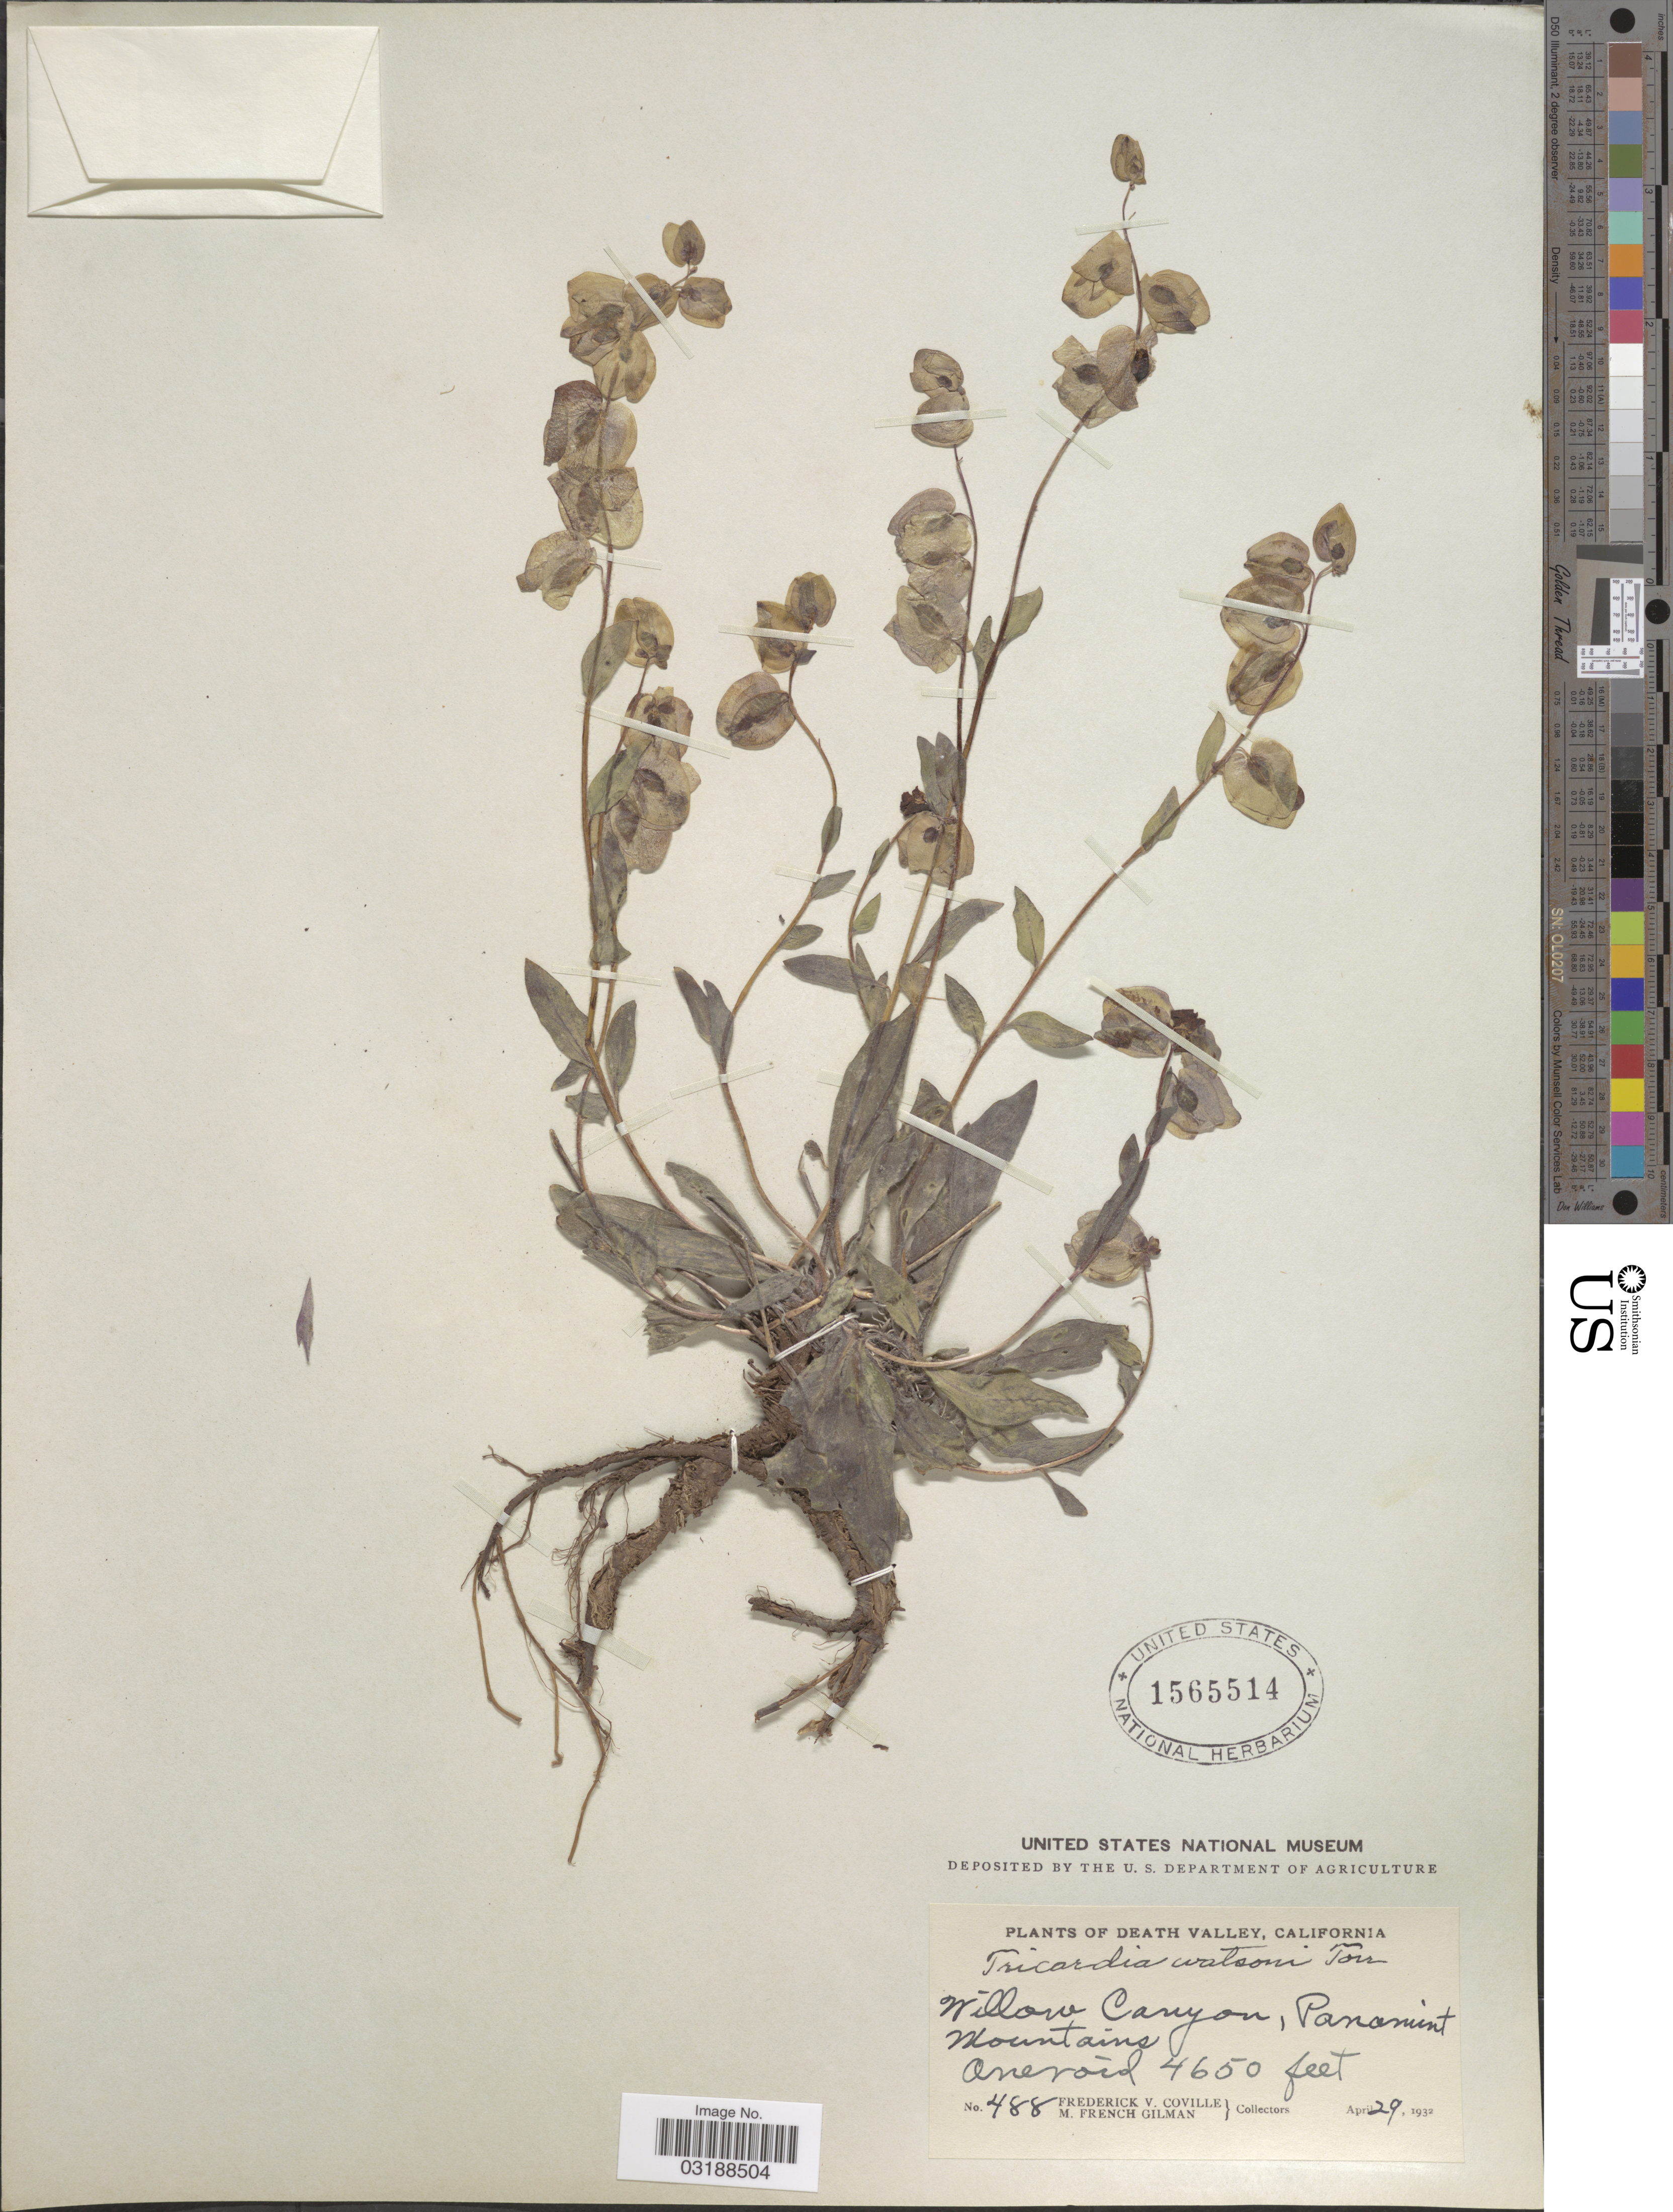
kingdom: Plantae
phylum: Tracheophyta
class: Magnoliopsida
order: Boraginales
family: Hydrophyllaceae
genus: Tricardia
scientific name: Tricardia watsonii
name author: Torr. ex S. Watson in C. King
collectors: F. V. Coville & M. F. Gilman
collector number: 488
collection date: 1932-04-29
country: United States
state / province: California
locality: Death Valley, Willow Canyon, Panamint Mountains, Aneroid.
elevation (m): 1417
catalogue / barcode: US 1565514